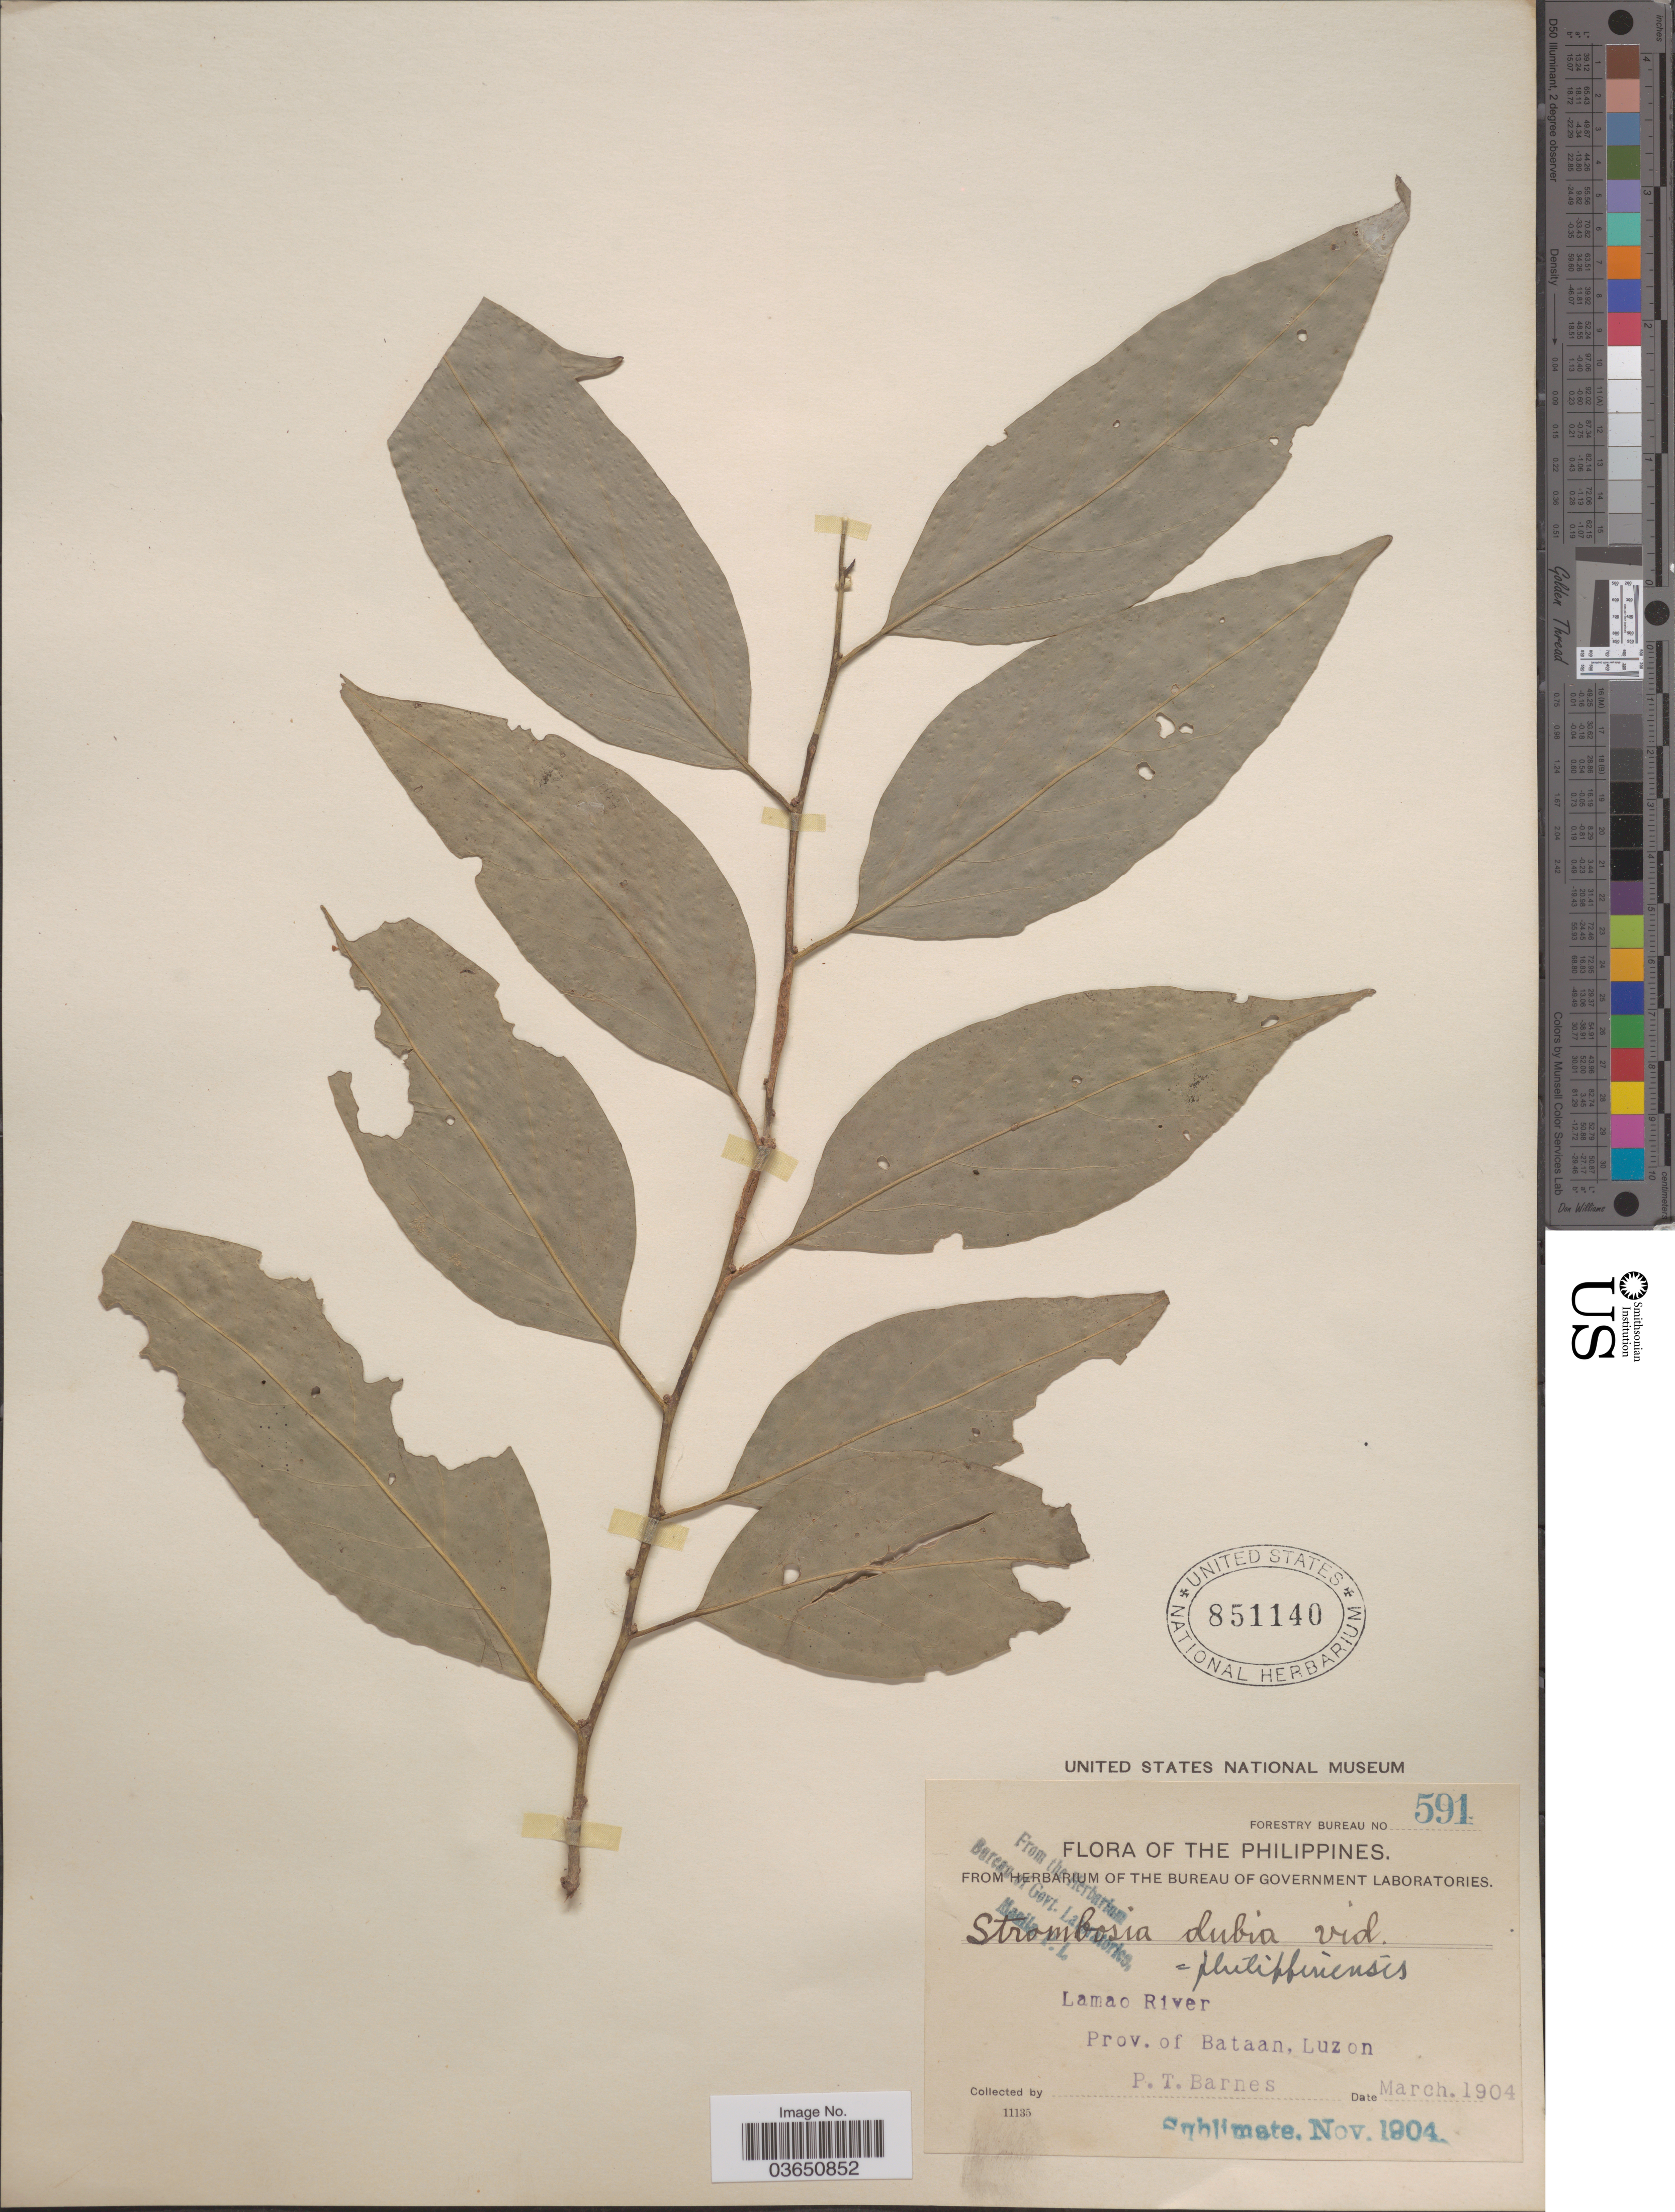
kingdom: Plantae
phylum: Tracheophyta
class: Magnoliopsida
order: Santalales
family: Strombosiaceae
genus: Strombosia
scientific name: Strombosia philippinensis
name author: (Baill.) Rolfe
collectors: P. Barnes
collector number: Forestry Bureau 591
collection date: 1904-03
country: Philippines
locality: Lamao River, Mt. Mariveles, Prov. of Bataan, Luzon.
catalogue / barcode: US 851140